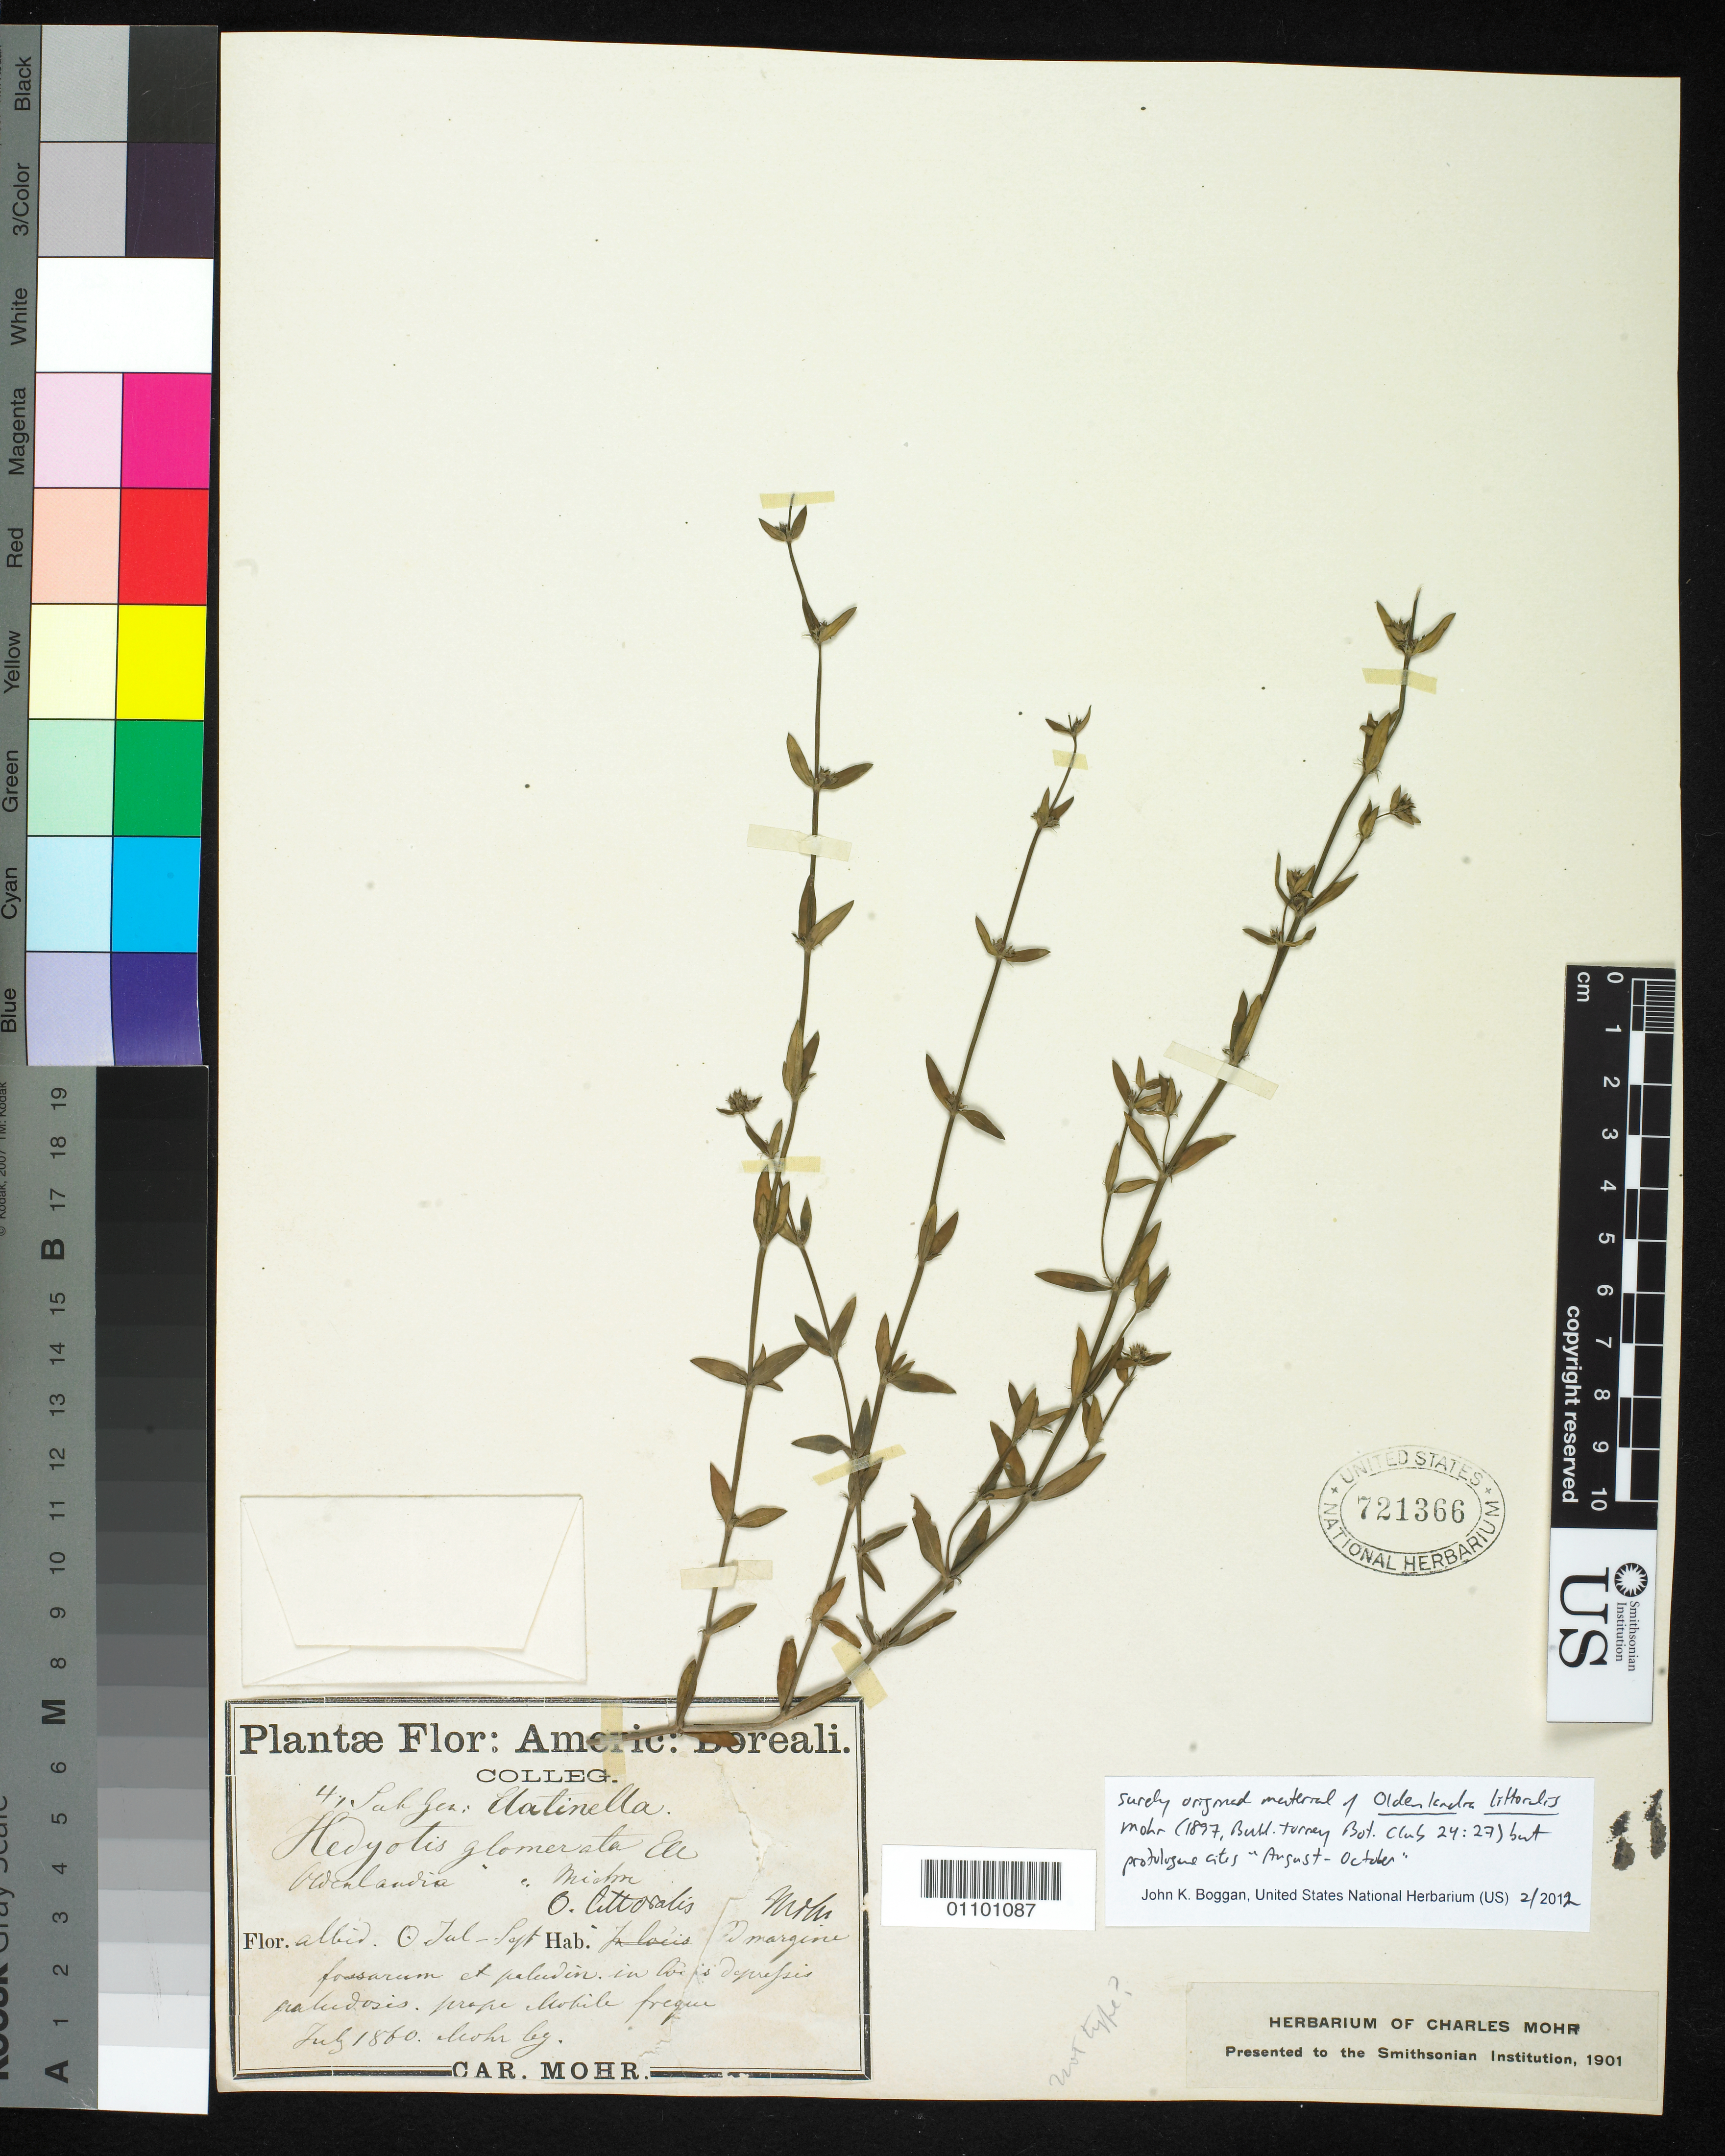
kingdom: Plantae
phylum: Tracheophyta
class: Magnoliopsida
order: Gentianales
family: Rubiaceae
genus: Oldenlandia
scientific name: Oldenlandia littoralis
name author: C. Mohr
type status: Possible Type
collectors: C. T. Mohr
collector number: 41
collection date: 1860-07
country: United States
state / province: Alabama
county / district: Mobile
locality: Mobile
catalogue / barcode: US 721366